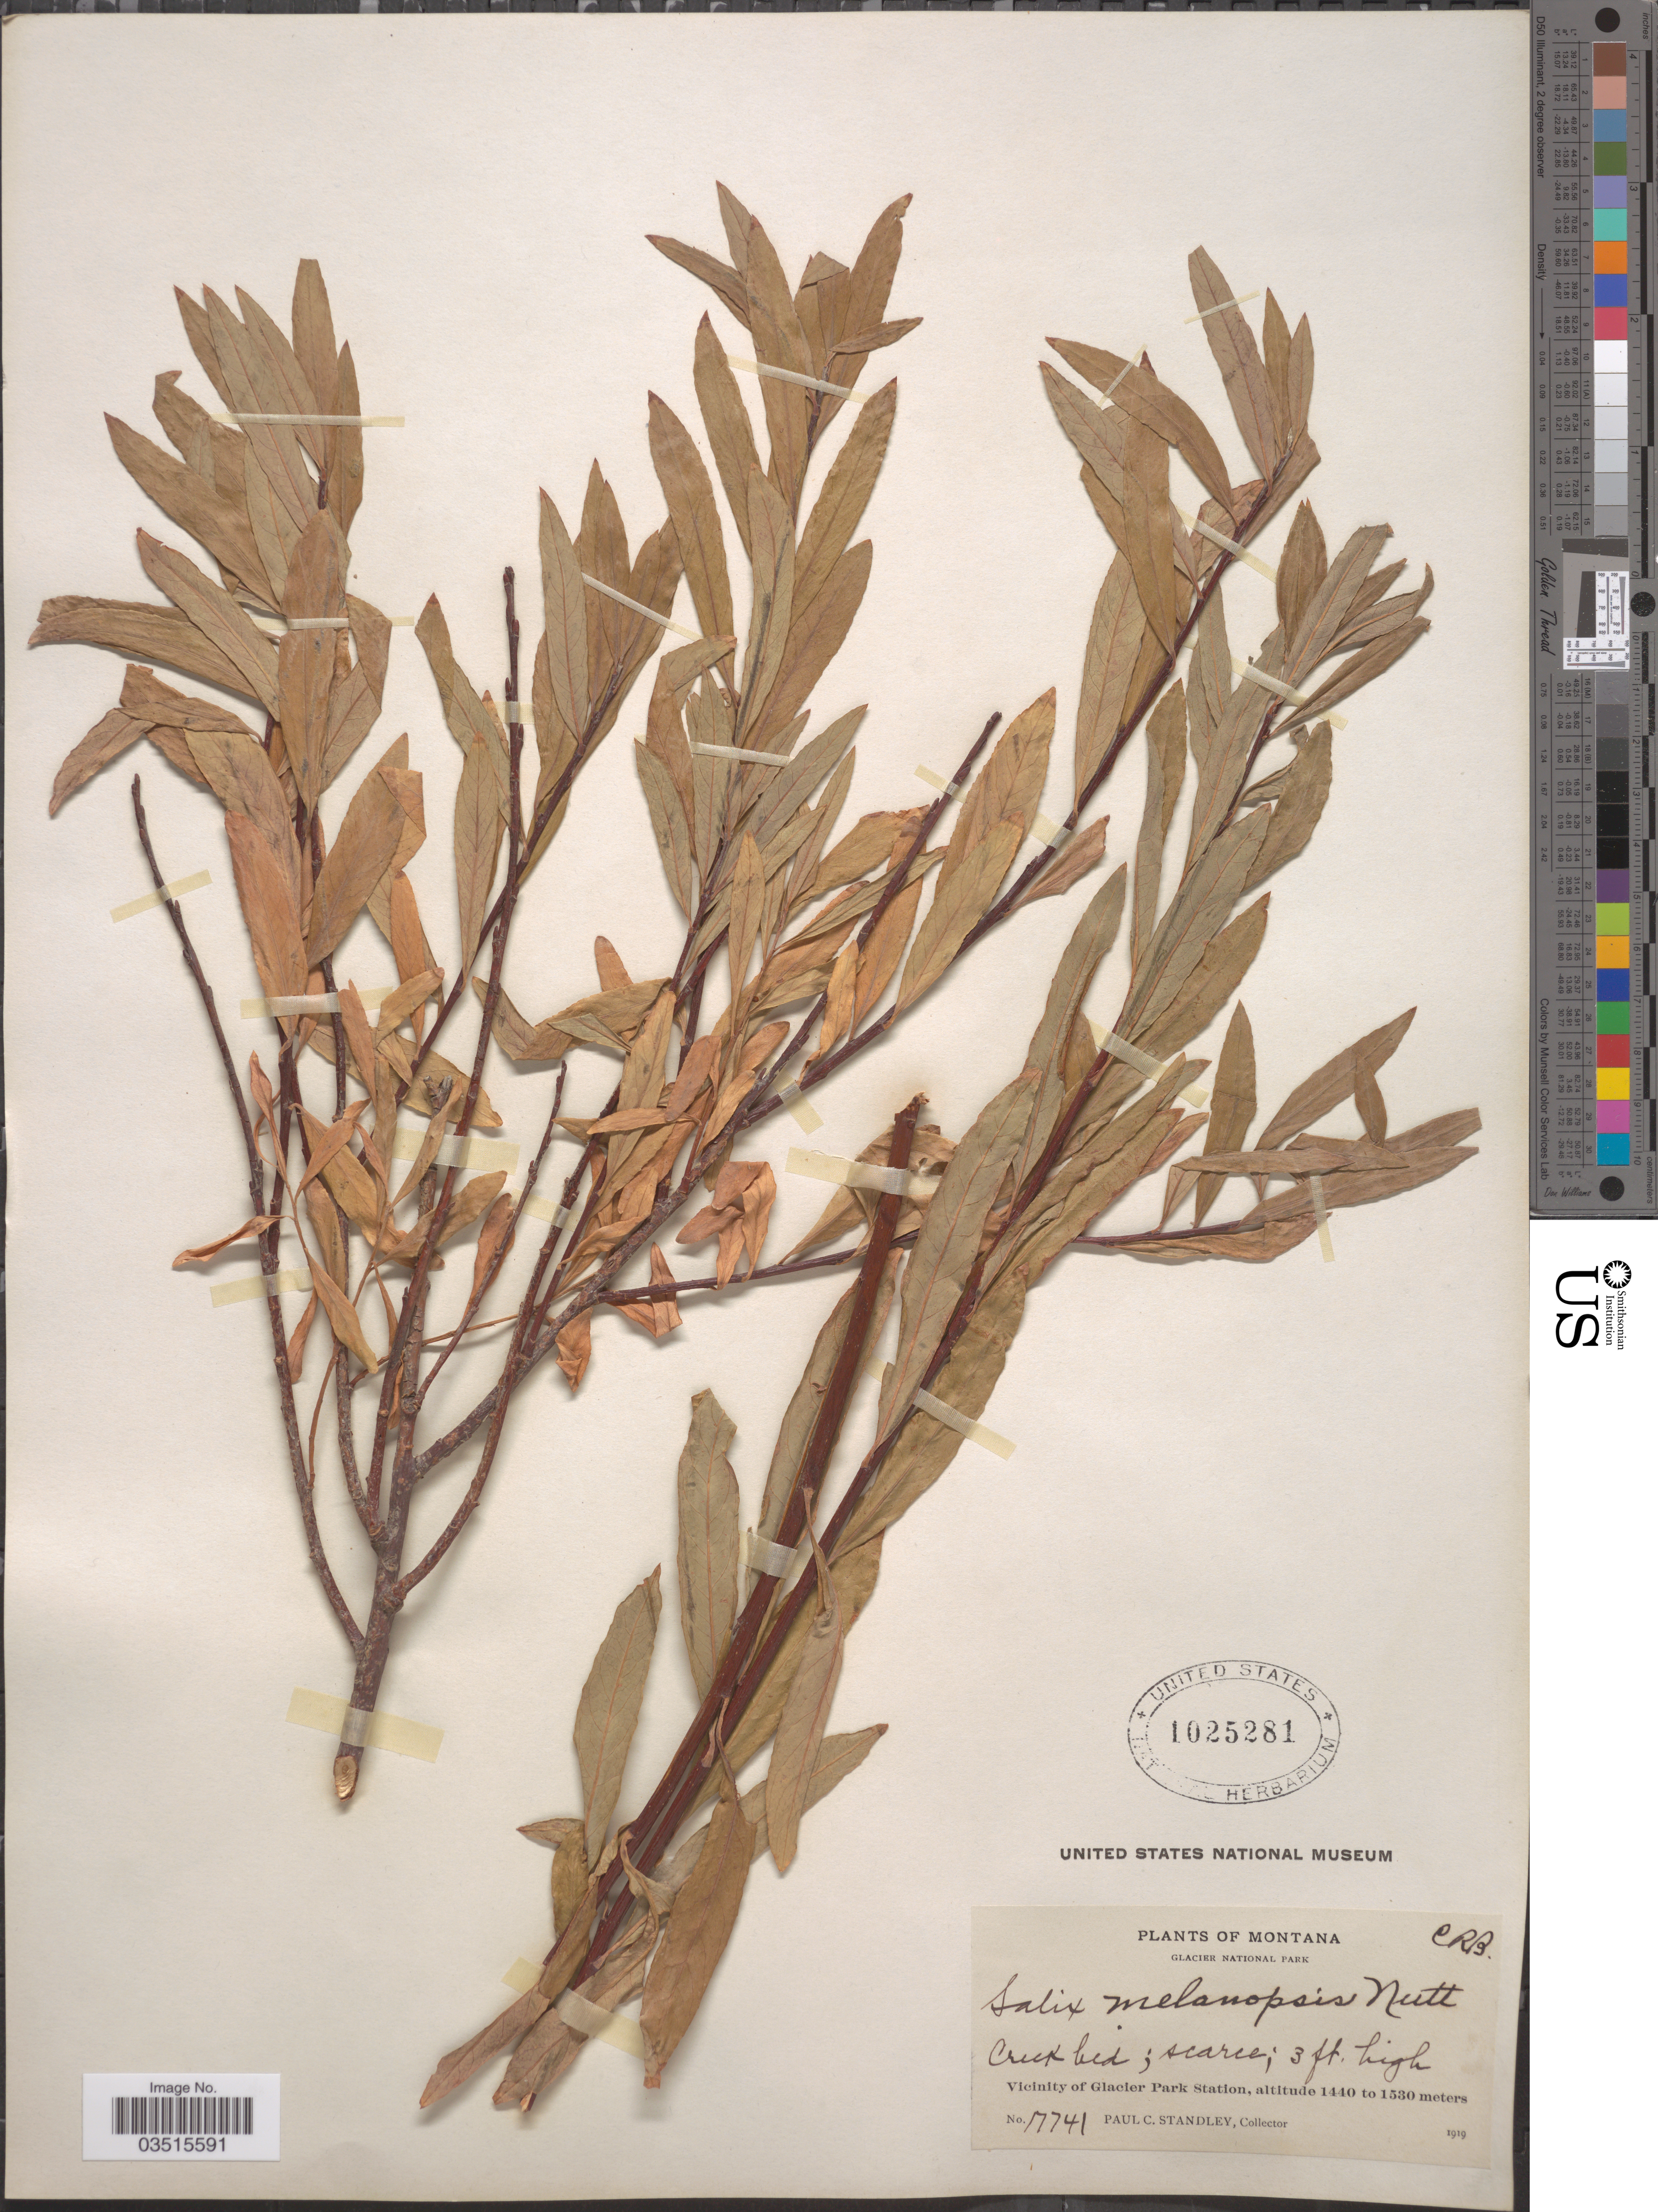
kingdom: Plantae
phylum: Tracheophyta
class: Magnoliopsida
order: Malpighiales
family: Salicaceae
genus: Salix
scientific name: Salix melanopsis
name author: Nutt.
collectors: P. C. Standley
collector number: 17741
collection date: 1919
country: United States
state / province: Montana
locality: Glacier National Park. Creek bed. Vicinity of Glacier Park Station.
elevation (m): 1440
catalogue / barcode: US 1025281